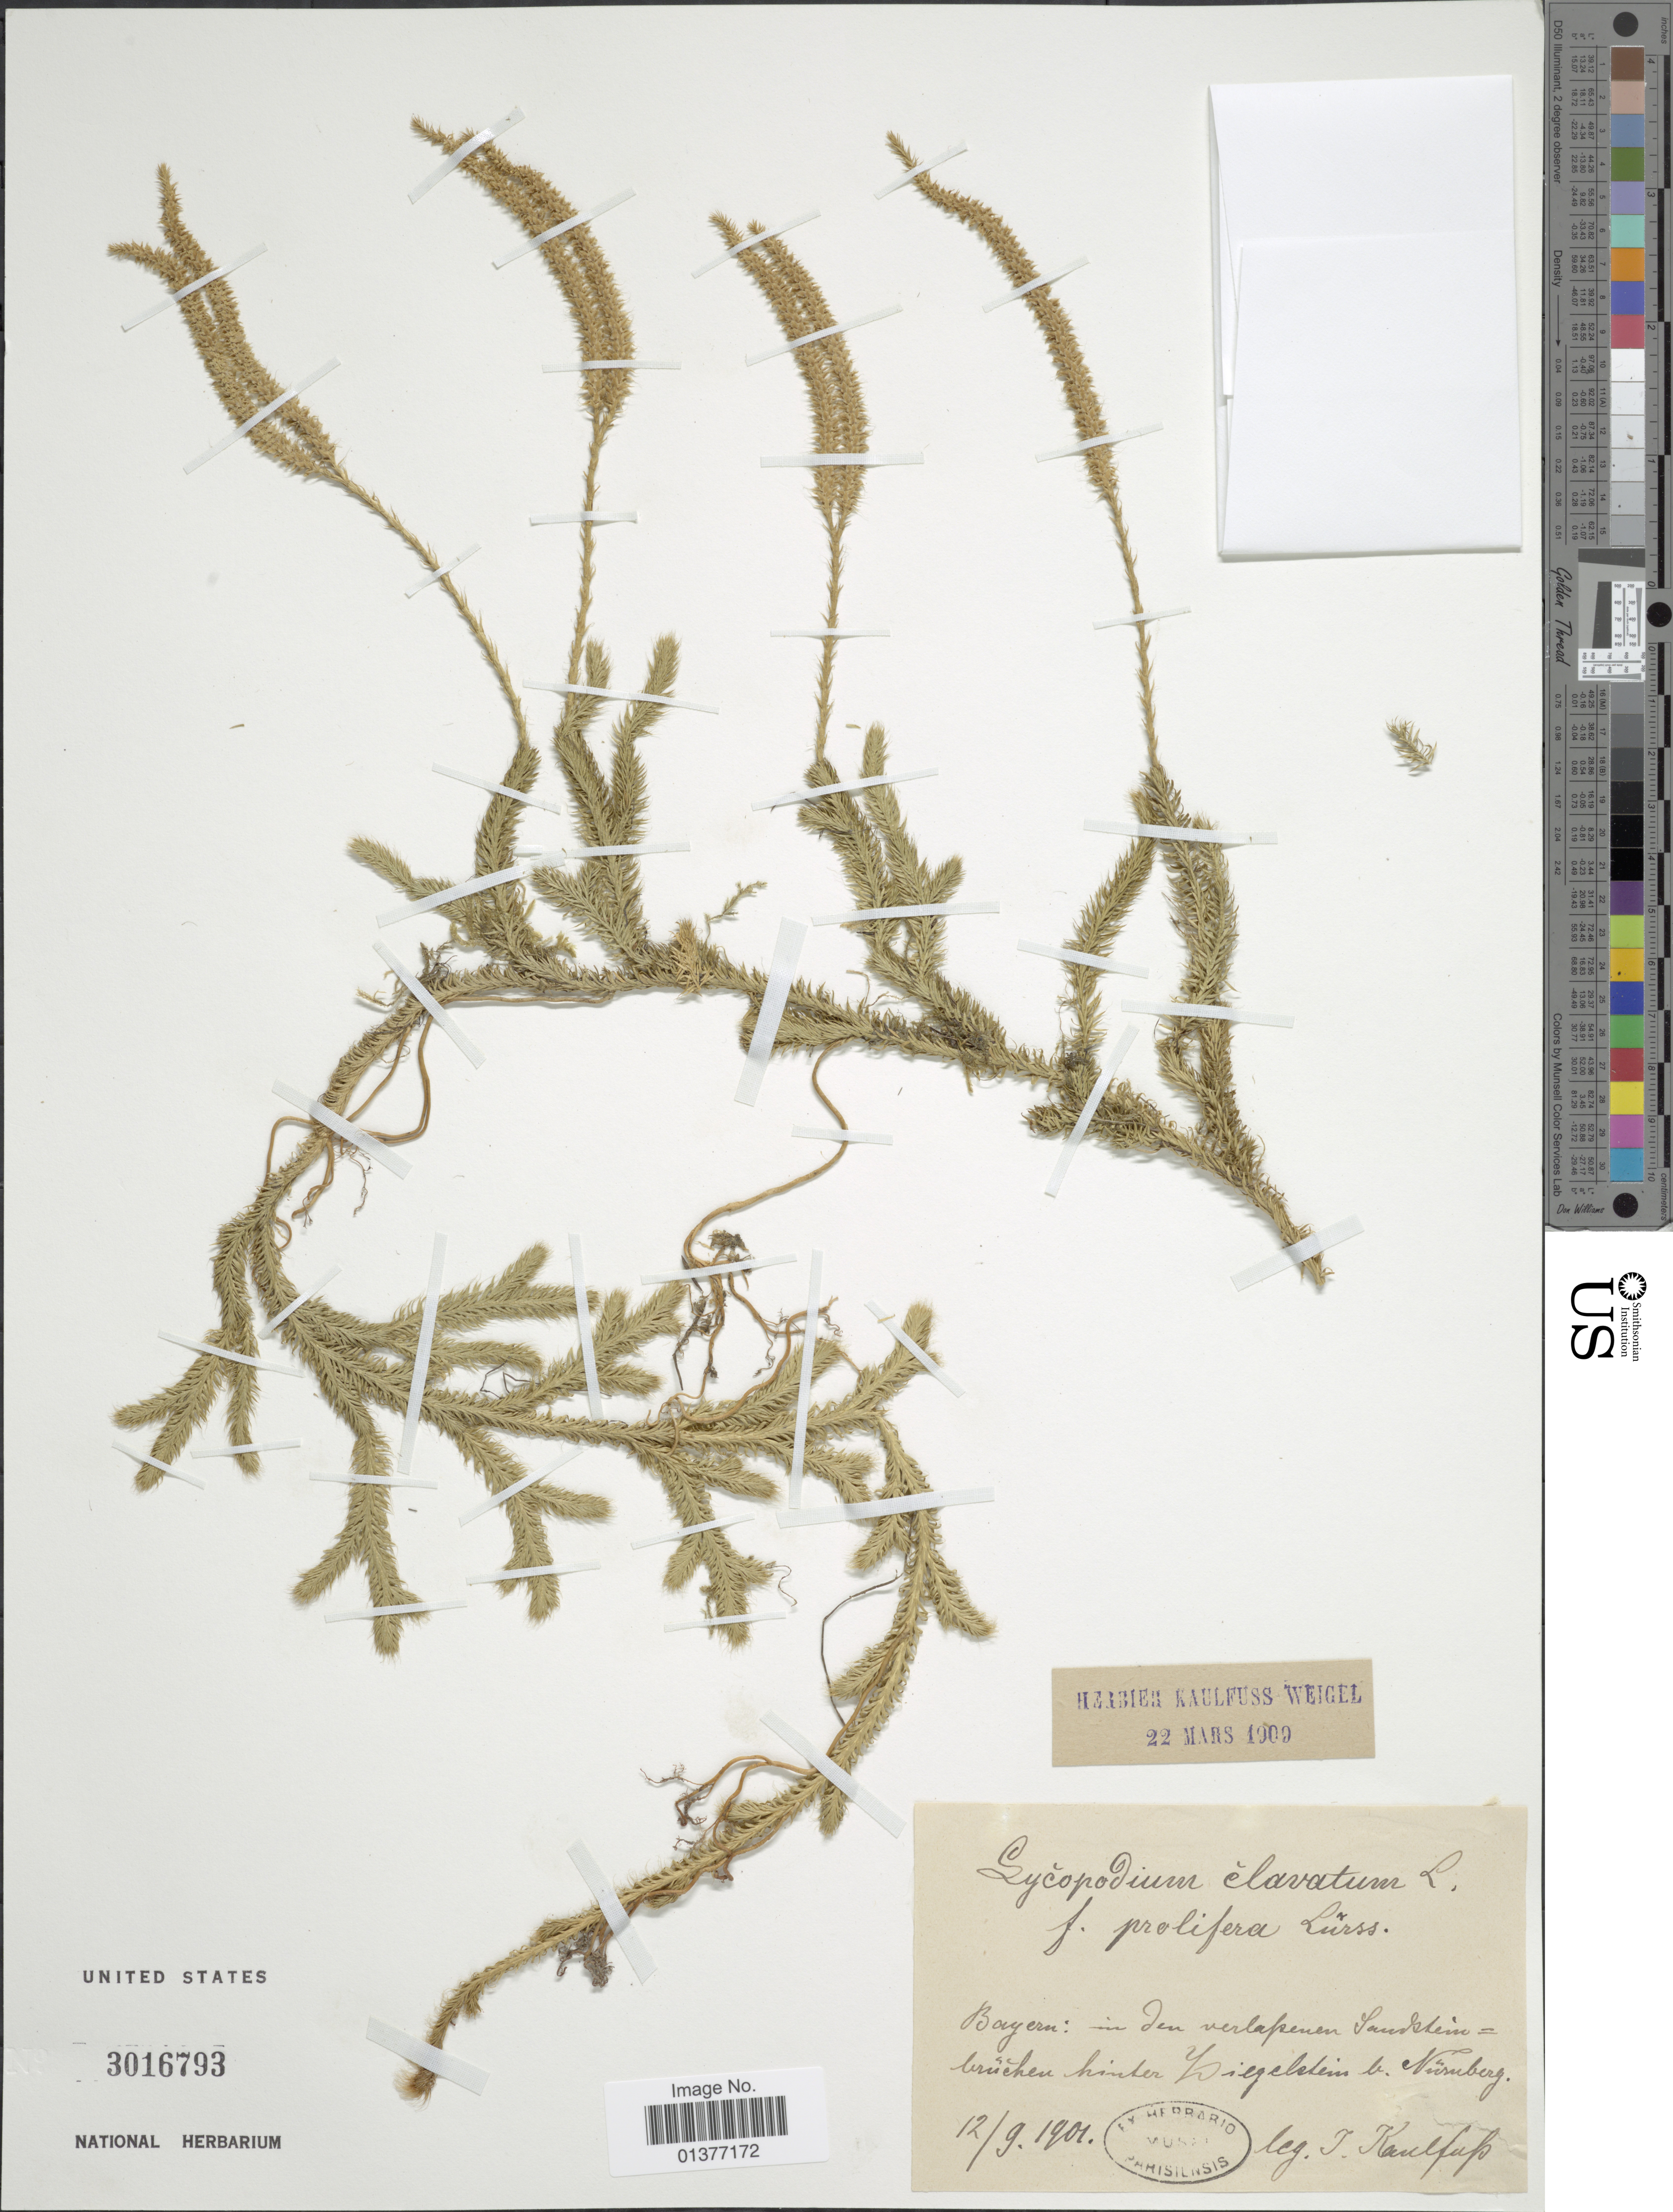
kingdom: Plantae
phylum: Tracheophyta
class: Lycopodiopsida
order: Lycopodiales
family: Lycopodiaceae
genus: Lycopodium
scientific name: Lycopodium clavatum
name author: L.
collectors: J. S. Kaulfuss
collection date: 1901-09-12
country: Germany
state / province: Bayern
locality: In de verlapener [illegible text]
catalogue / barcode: US 3016793